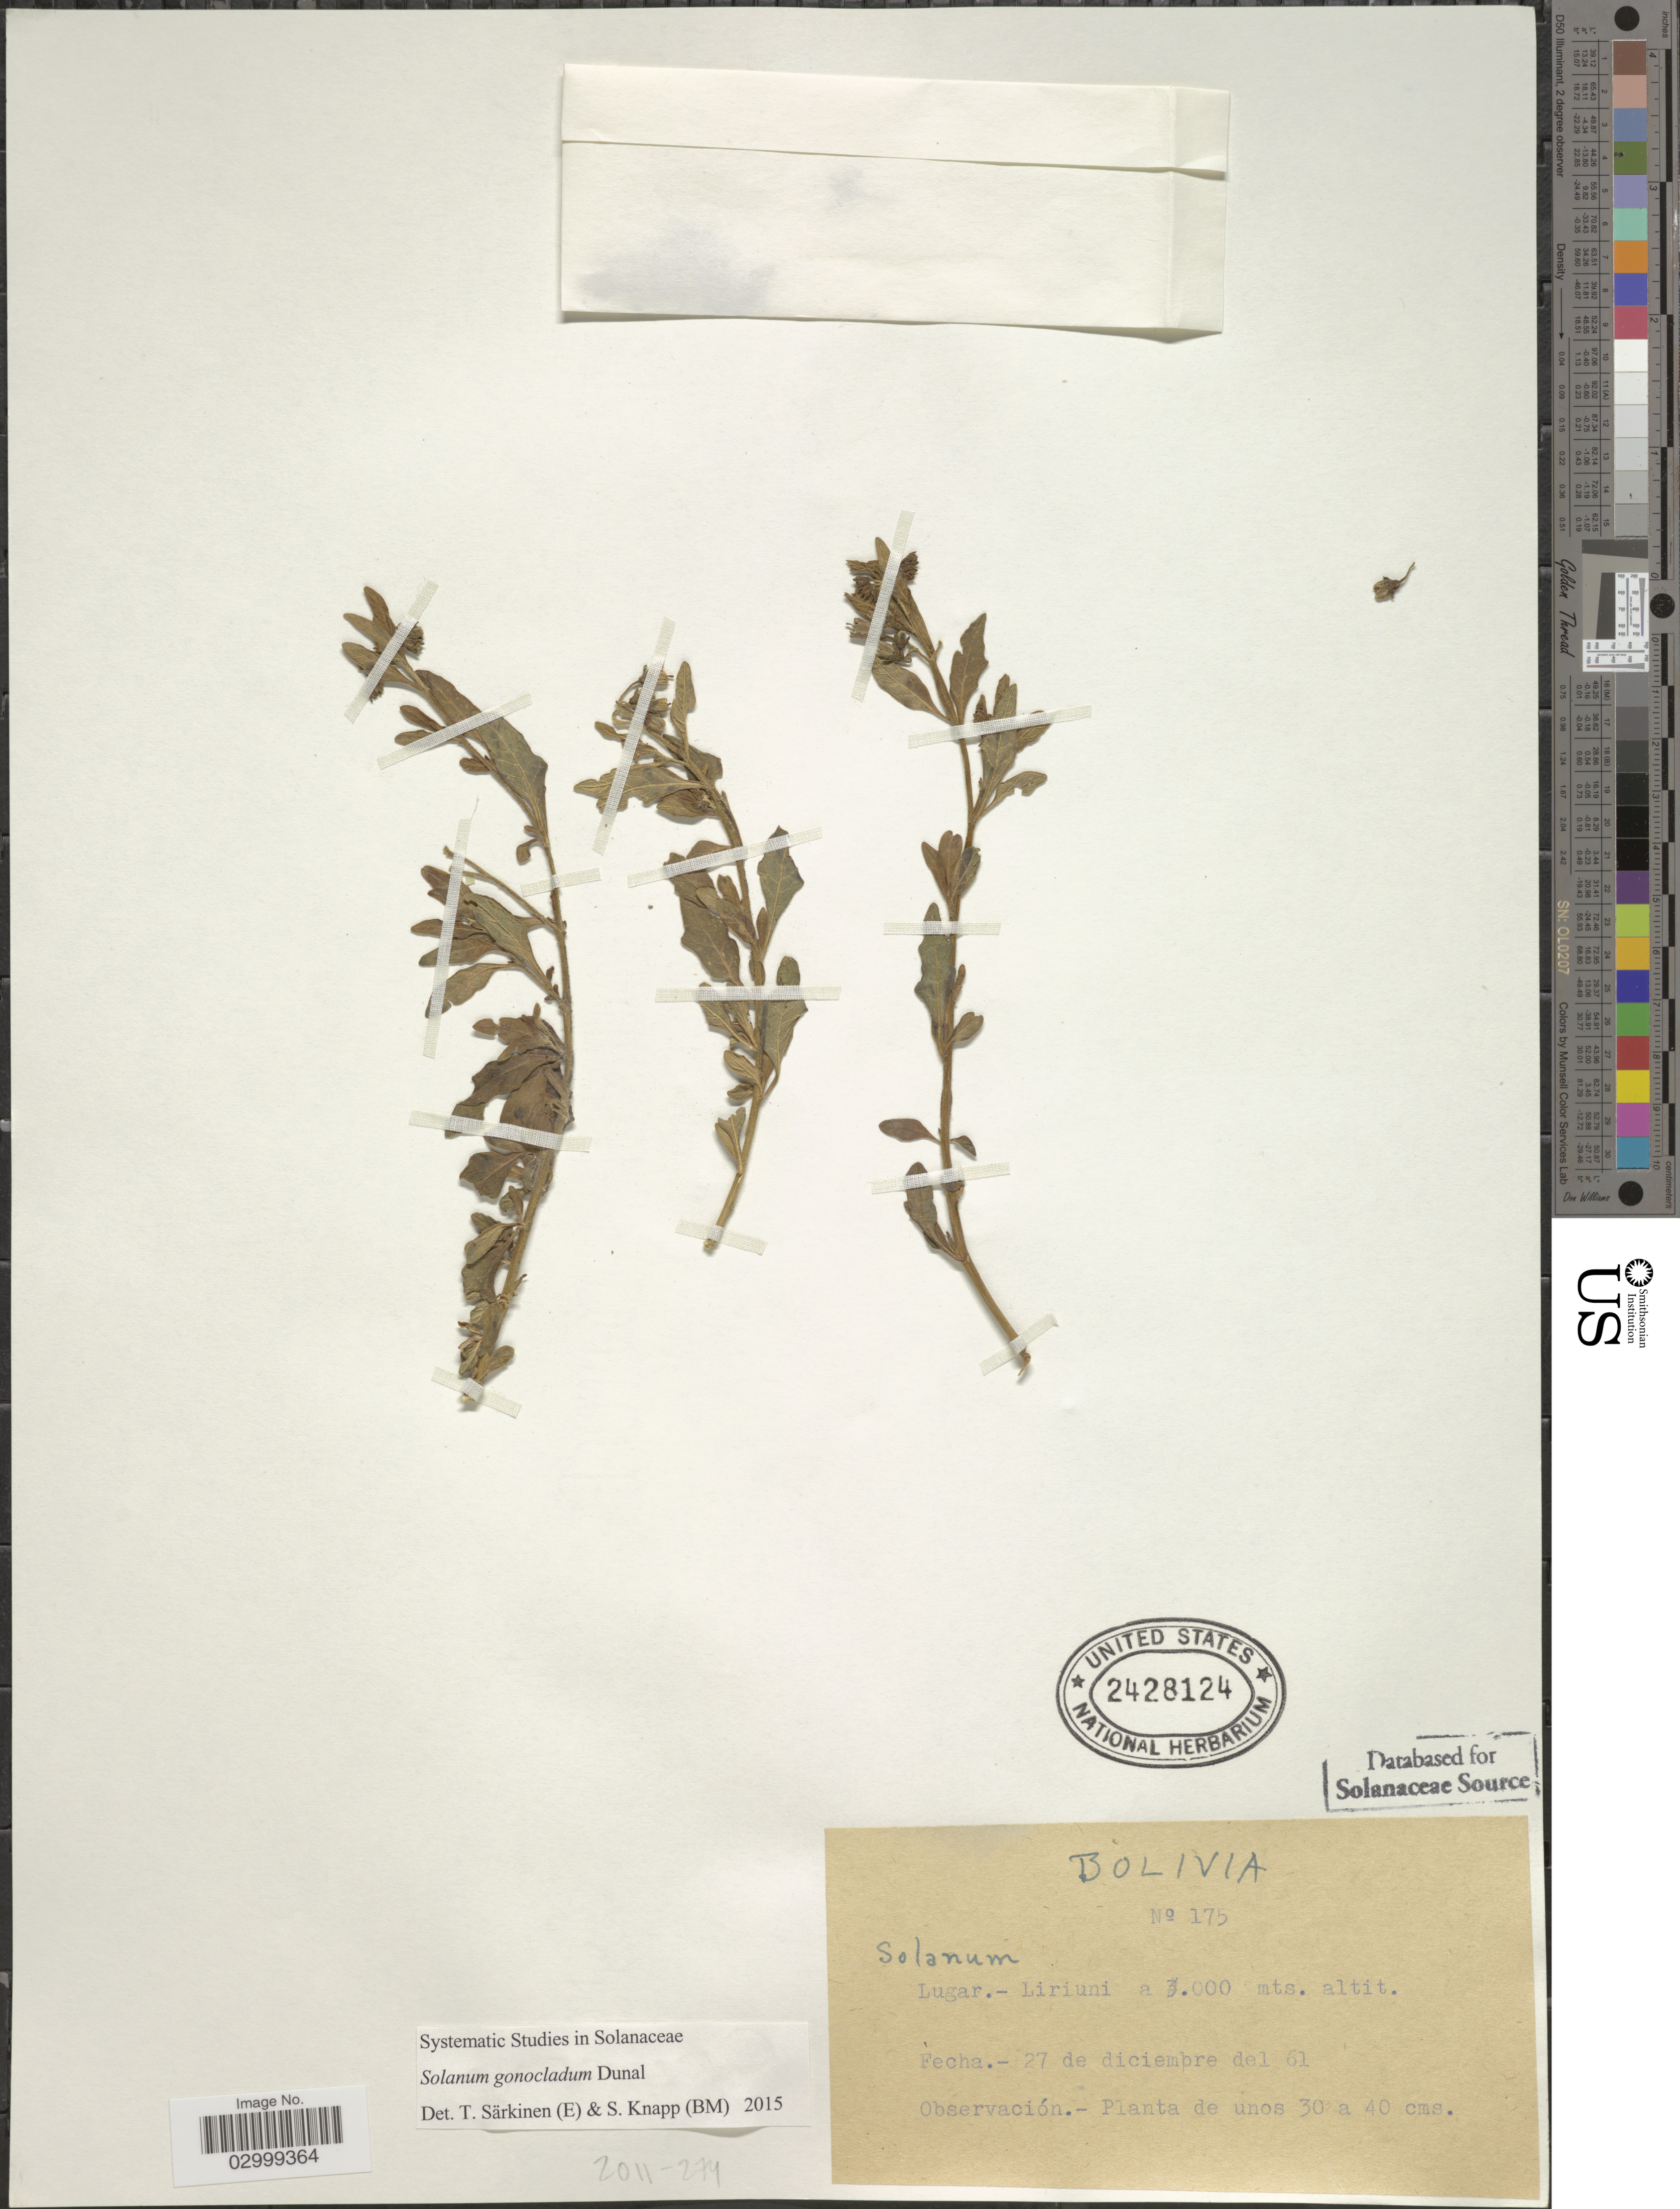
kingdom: Plantae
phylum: Tracheophyta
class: Magnoliopsida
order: Solanales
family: Solanaceae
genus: Solanum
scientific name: Solanum gonocladum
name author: Dunal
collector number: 175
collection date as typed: Transcribed d/m/y: 27/12/61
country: Bolivia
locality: Liriuni.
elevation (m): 3000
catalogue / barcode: US 2428124